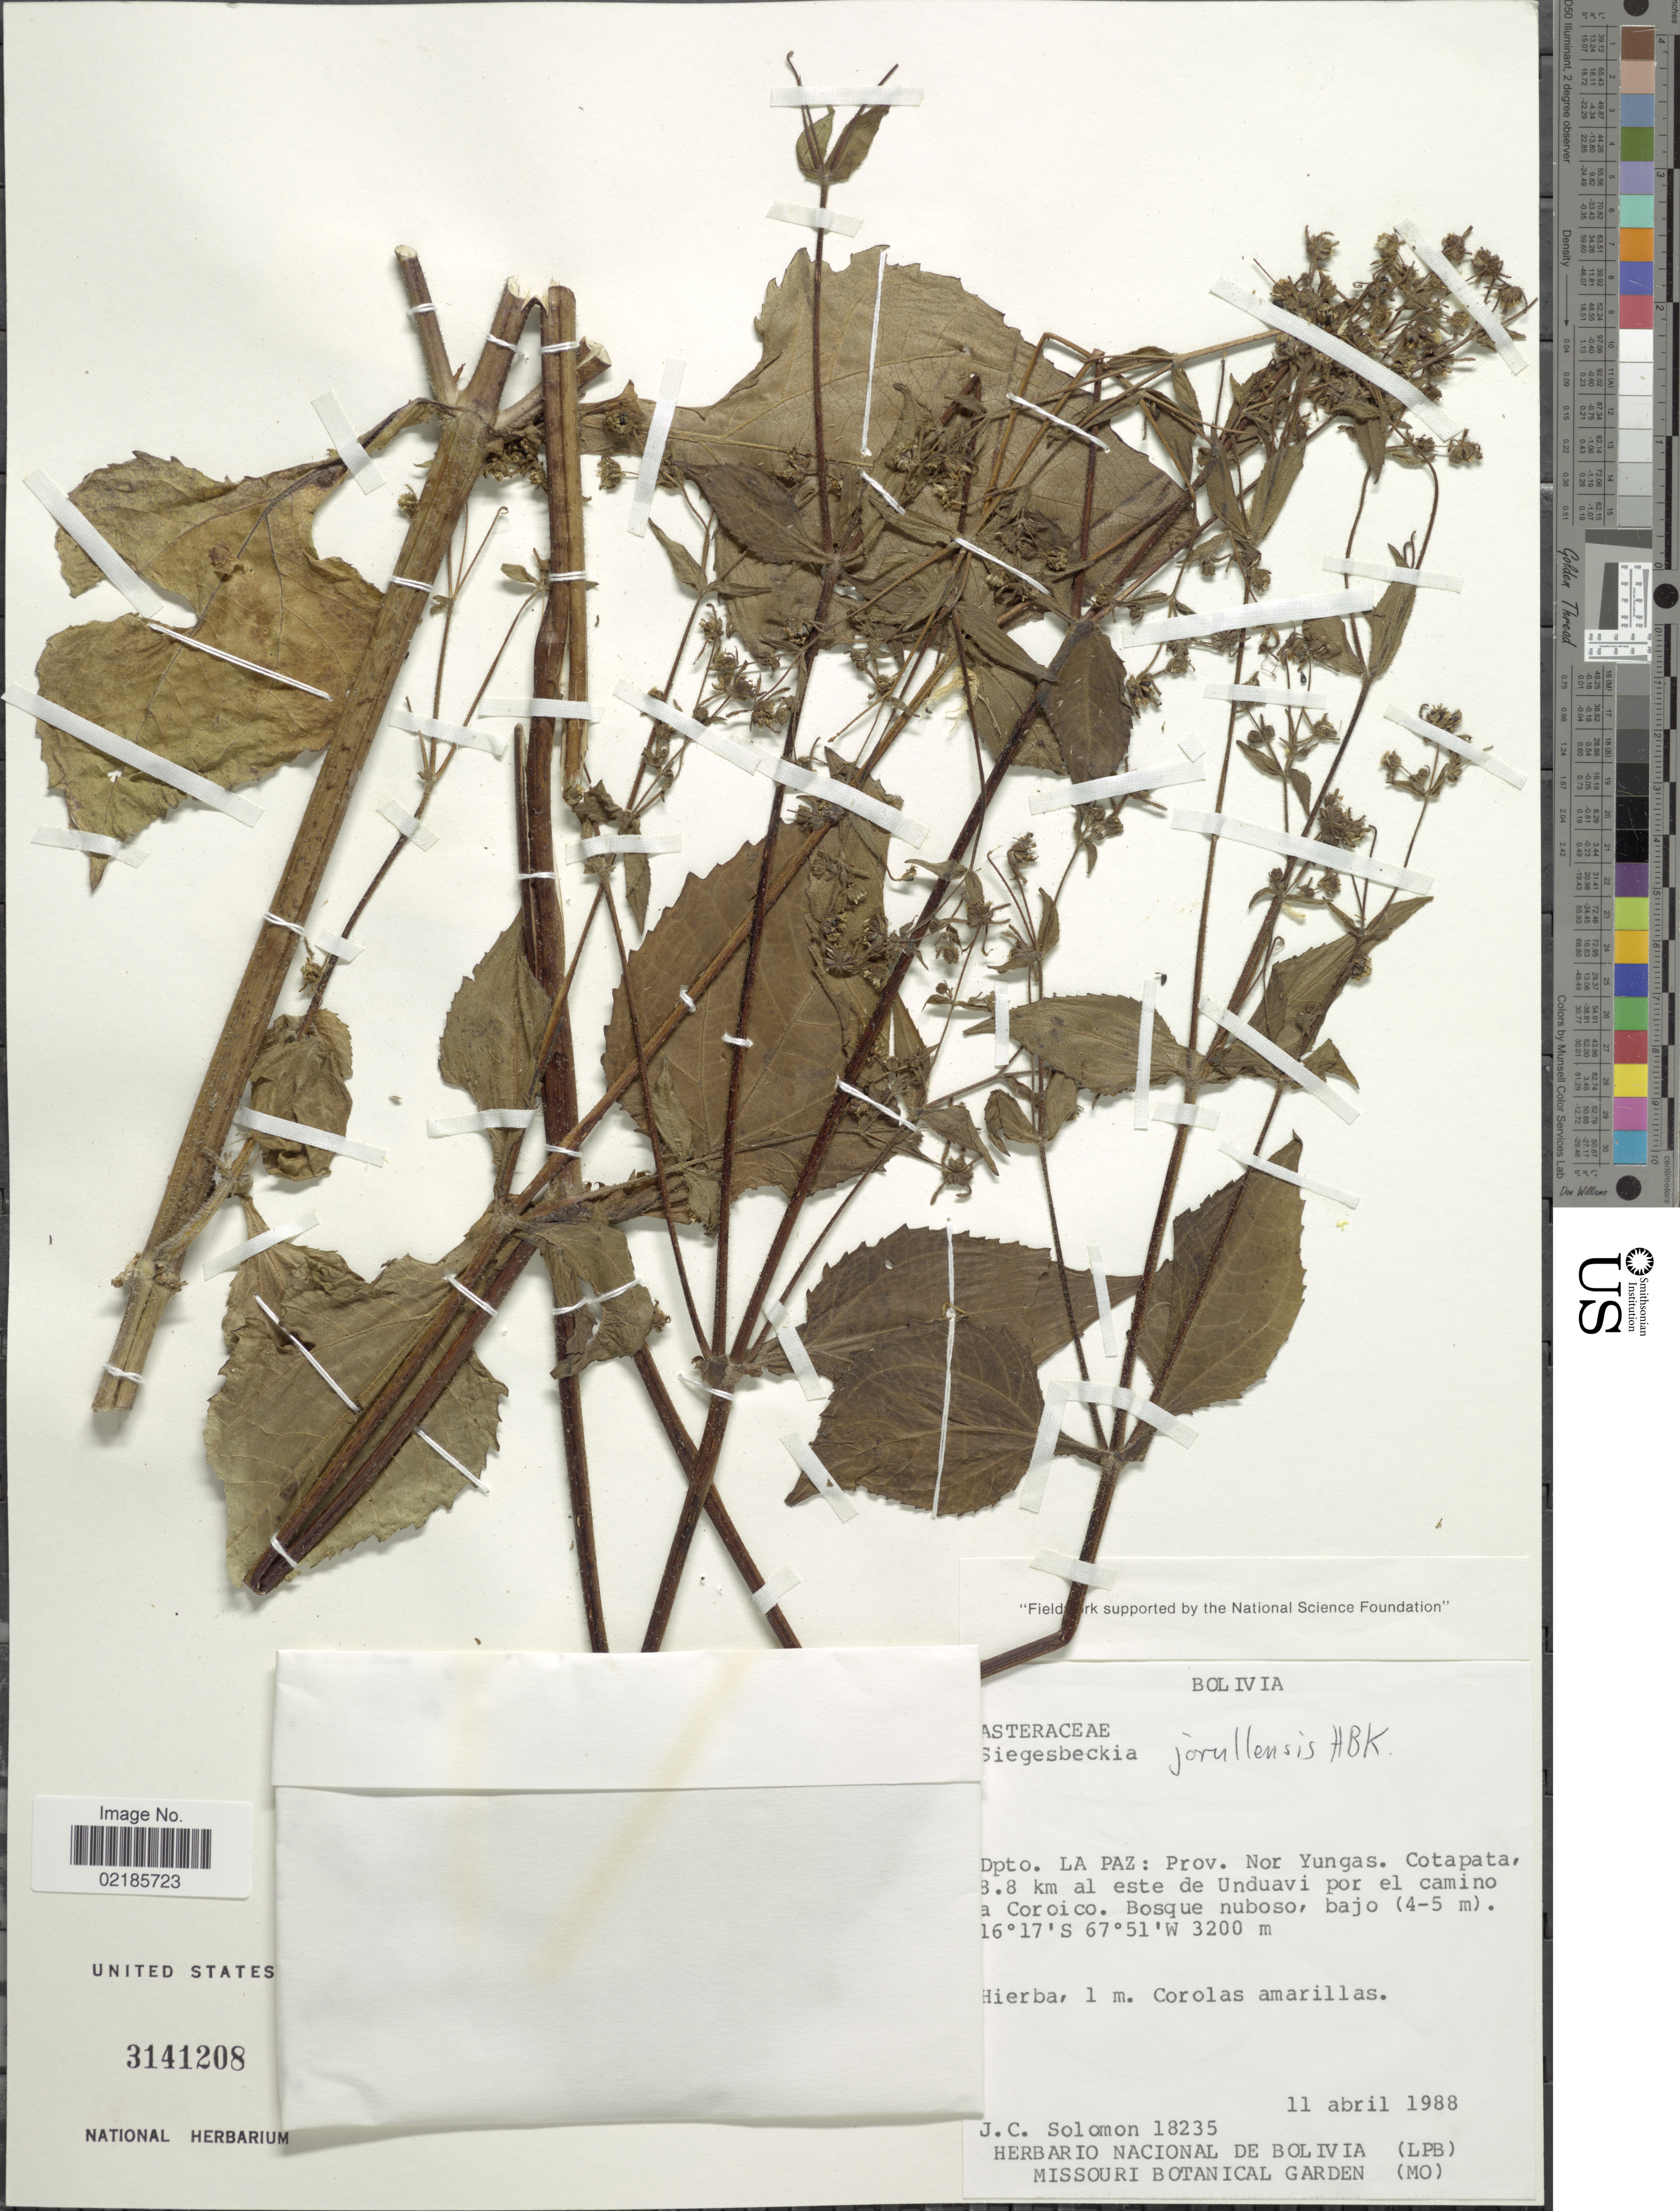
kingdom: Plantae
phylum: Tracheophyta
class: Magnoliopsida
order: Asterales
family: Asteraceae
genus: Sigesbeckia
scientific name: Sigesbeckia jorullensis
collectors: J. C. Solomon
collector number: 18235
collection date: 1988-04-11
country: Bolivia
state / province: La Paz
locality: Prov. Nor Yungas, Cotapata, 8.8 km al este de Unduavi por el camino a Coroico, Bosque nuboso, bajo (4-5m)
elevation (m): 3200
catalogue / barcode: US 3141208